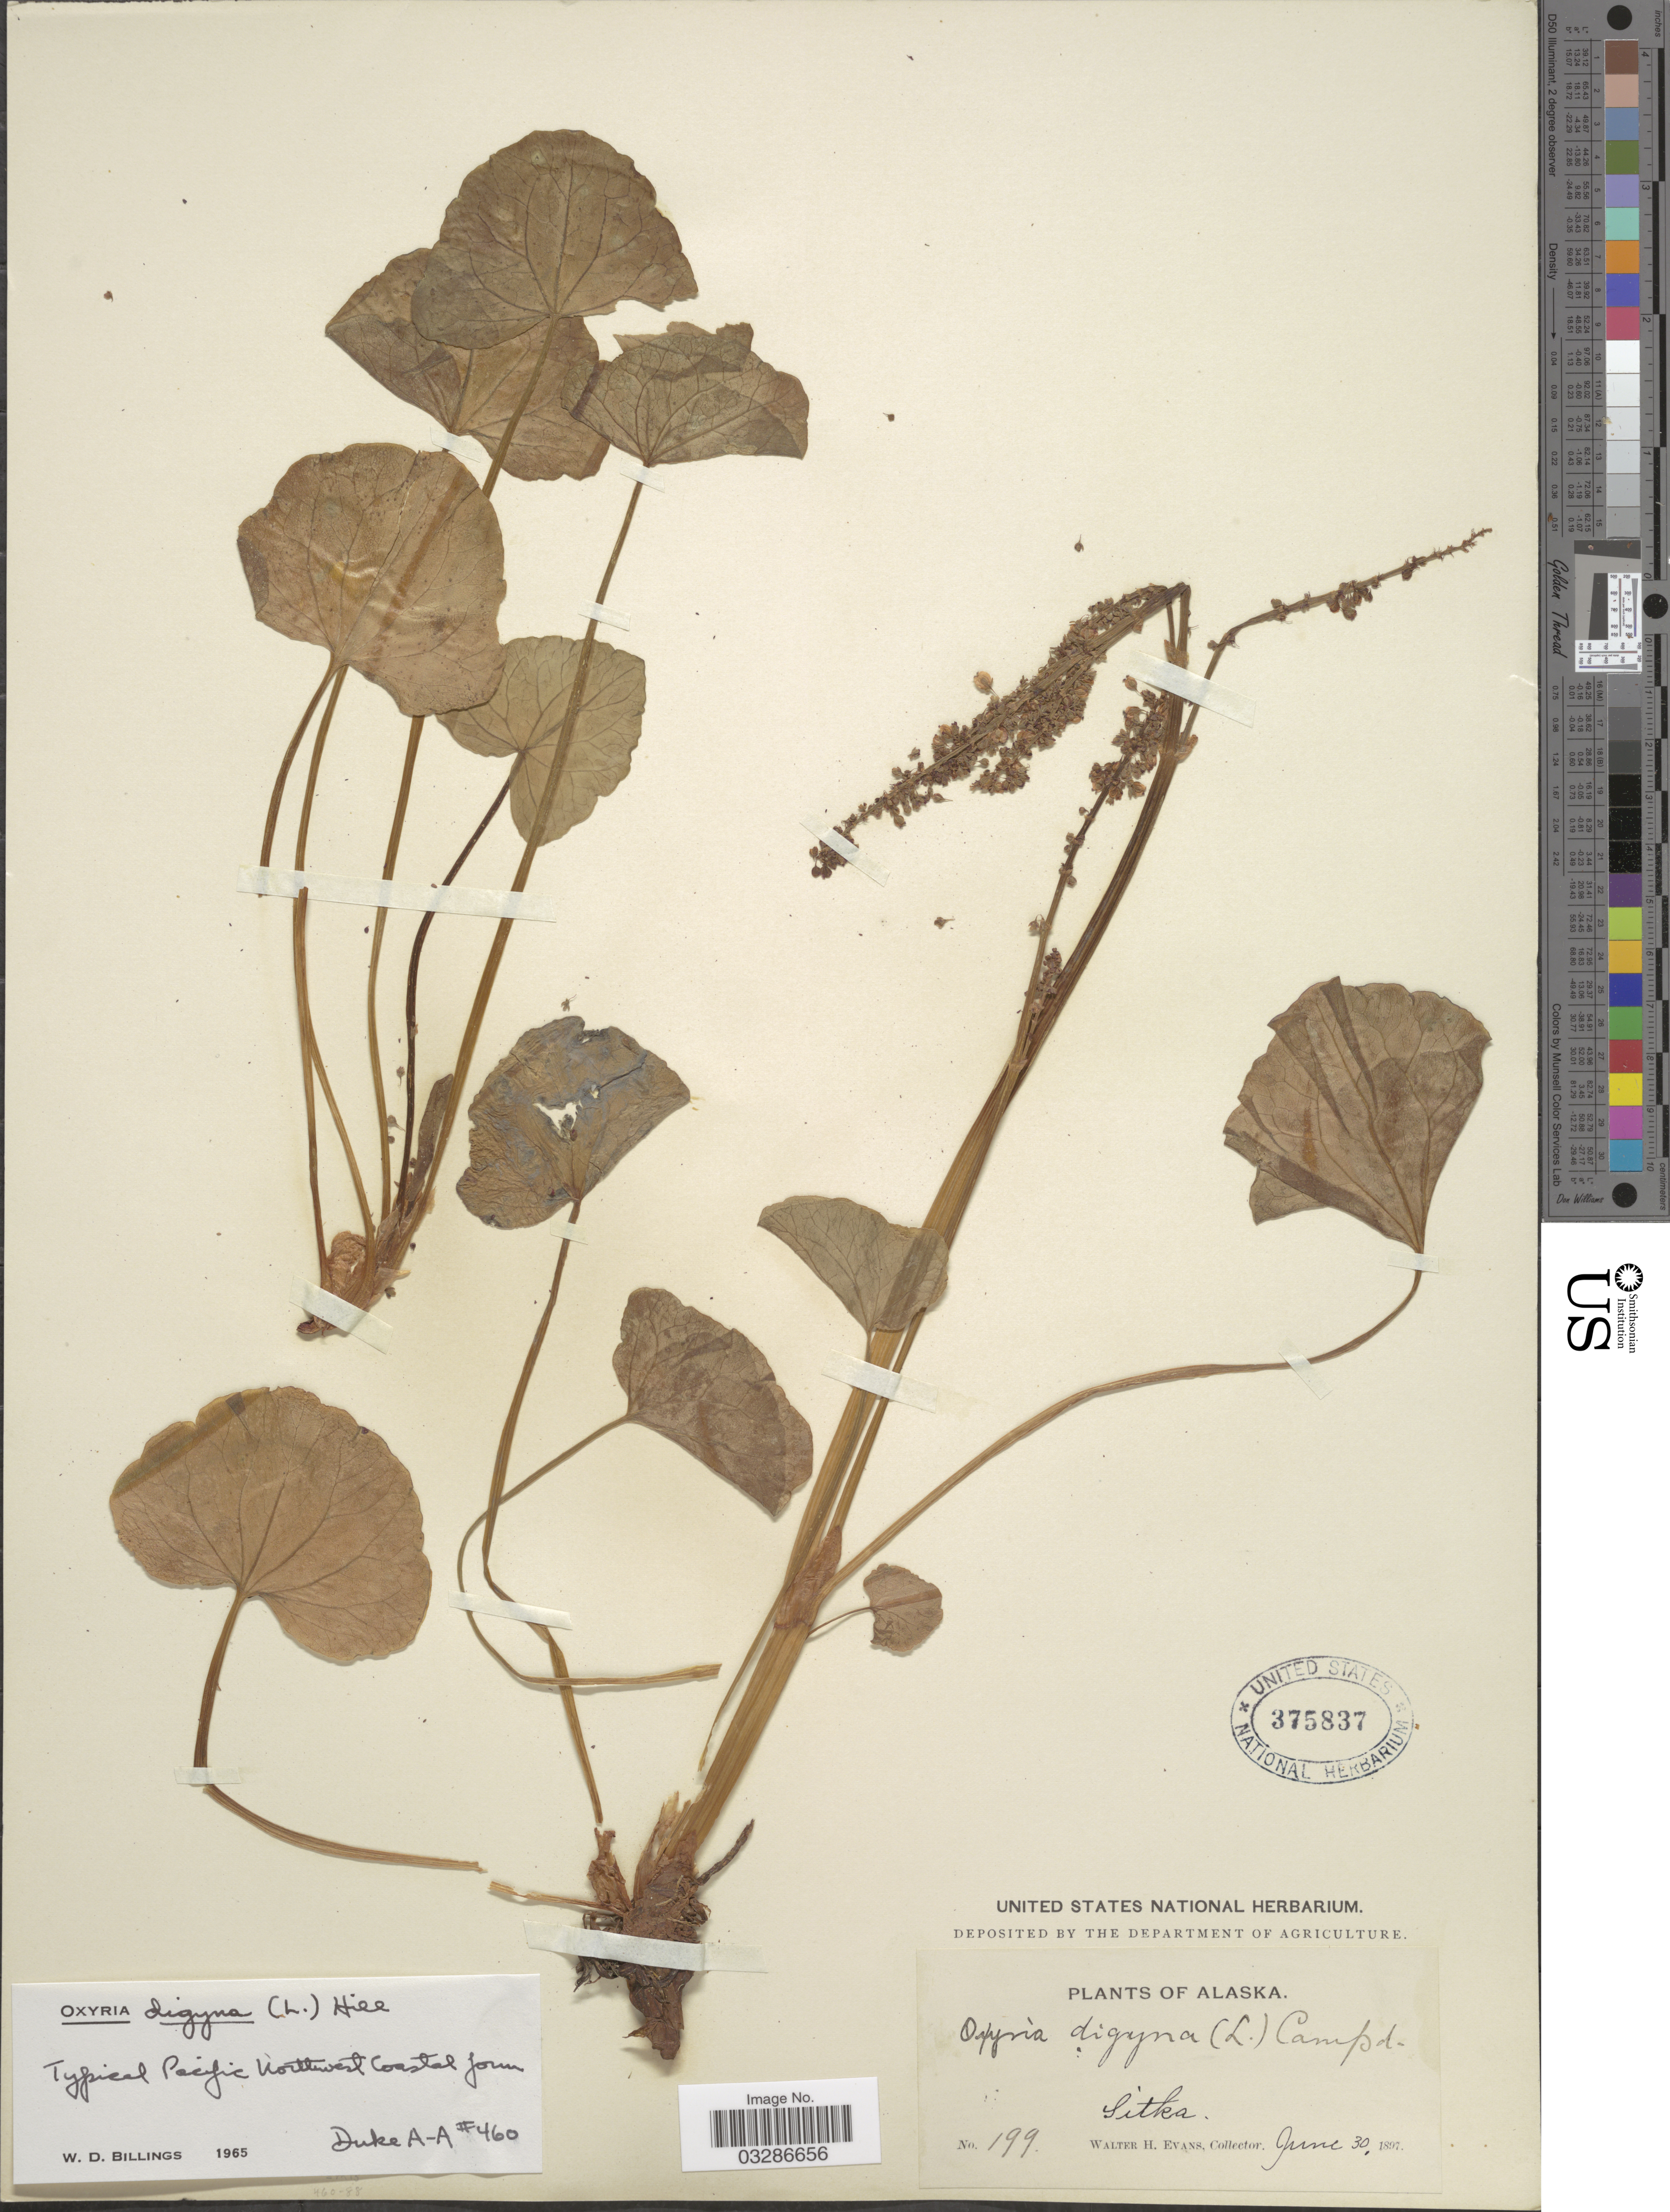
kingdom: Plantae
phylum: Tracheophyta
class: Magnoliopsida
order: Caryophyllales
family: Polygonaceae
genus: Oxyria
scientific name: Oxyria digyna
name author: (L.) Hill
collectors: W. H. Evans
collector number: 199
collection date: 1897-06-30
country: United States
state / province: Alaska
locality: Sitka.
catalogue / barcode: US 375837